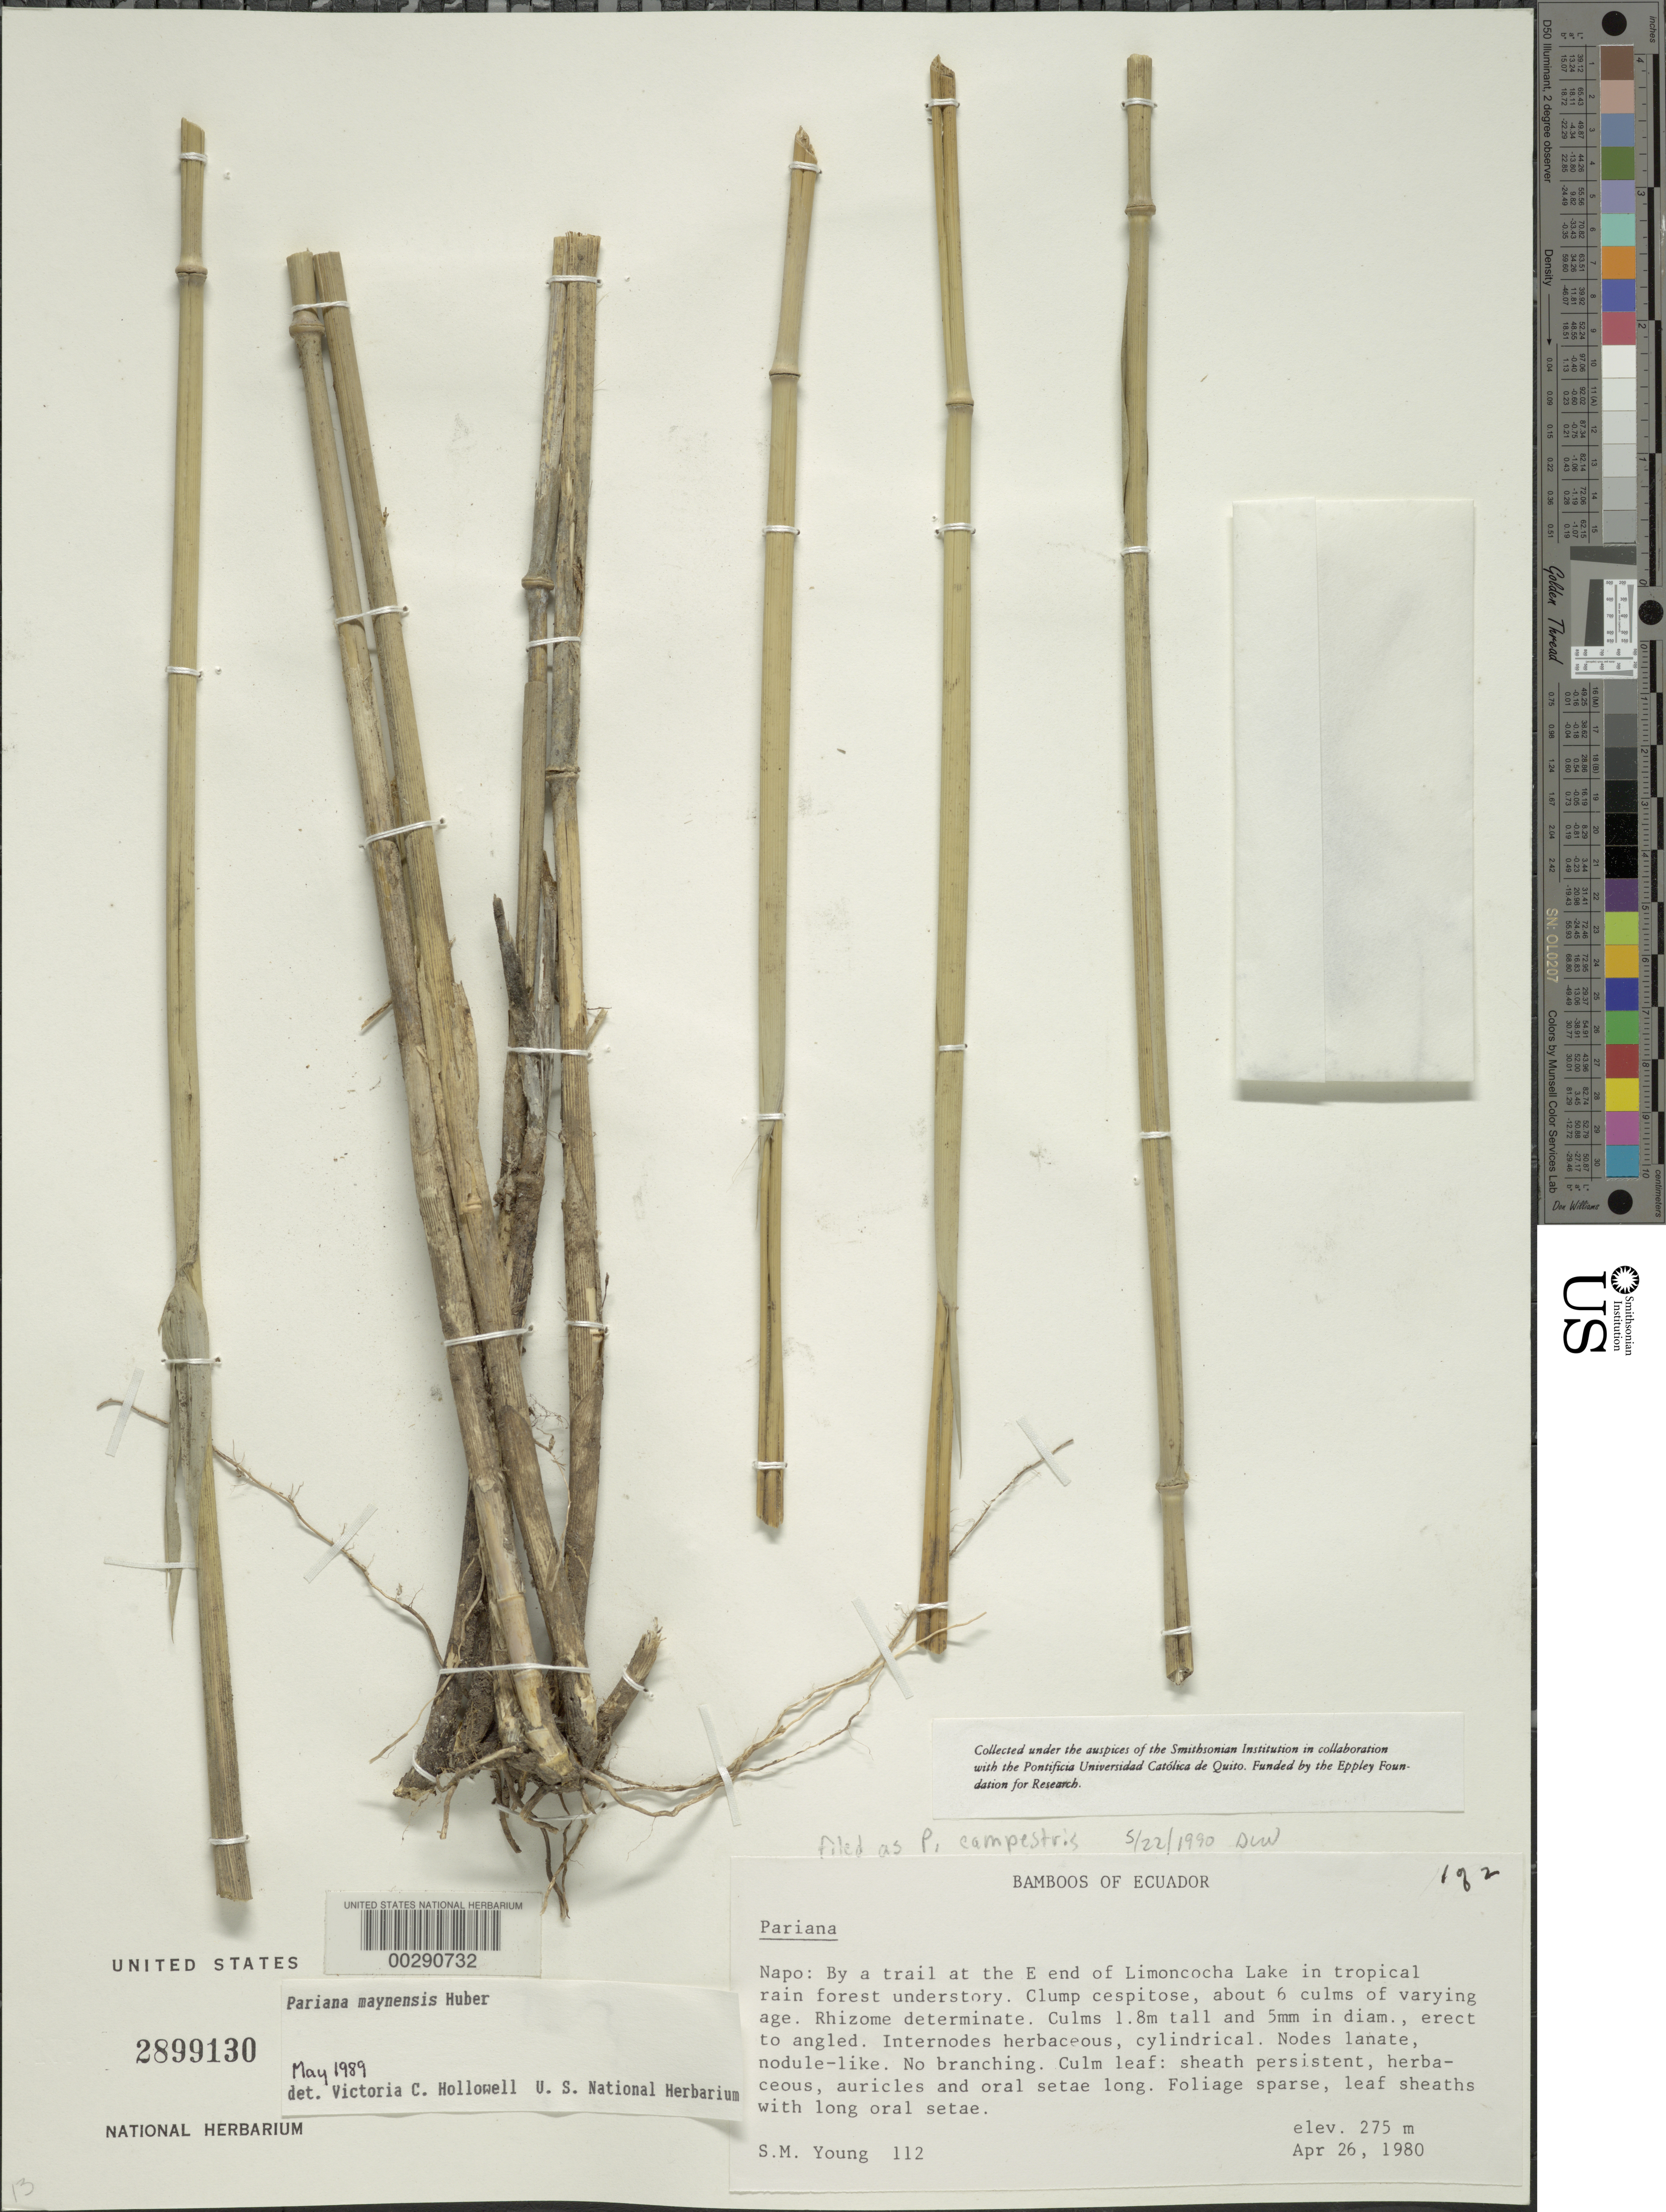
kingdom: Plantae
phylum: Tracheophyta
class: Liliopsida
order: Poales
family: Poaceae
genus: Pariana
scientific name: Pariana campestris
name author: Aubl.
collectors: S. Young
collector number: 112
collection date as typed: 26 Apr 1980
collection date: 1980-04-26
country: Ecuador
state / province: Napo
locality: By a Trail at the e end of Limoncocha lake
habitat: Tropical rain forest understory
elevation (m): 275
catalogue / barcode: US 2899130